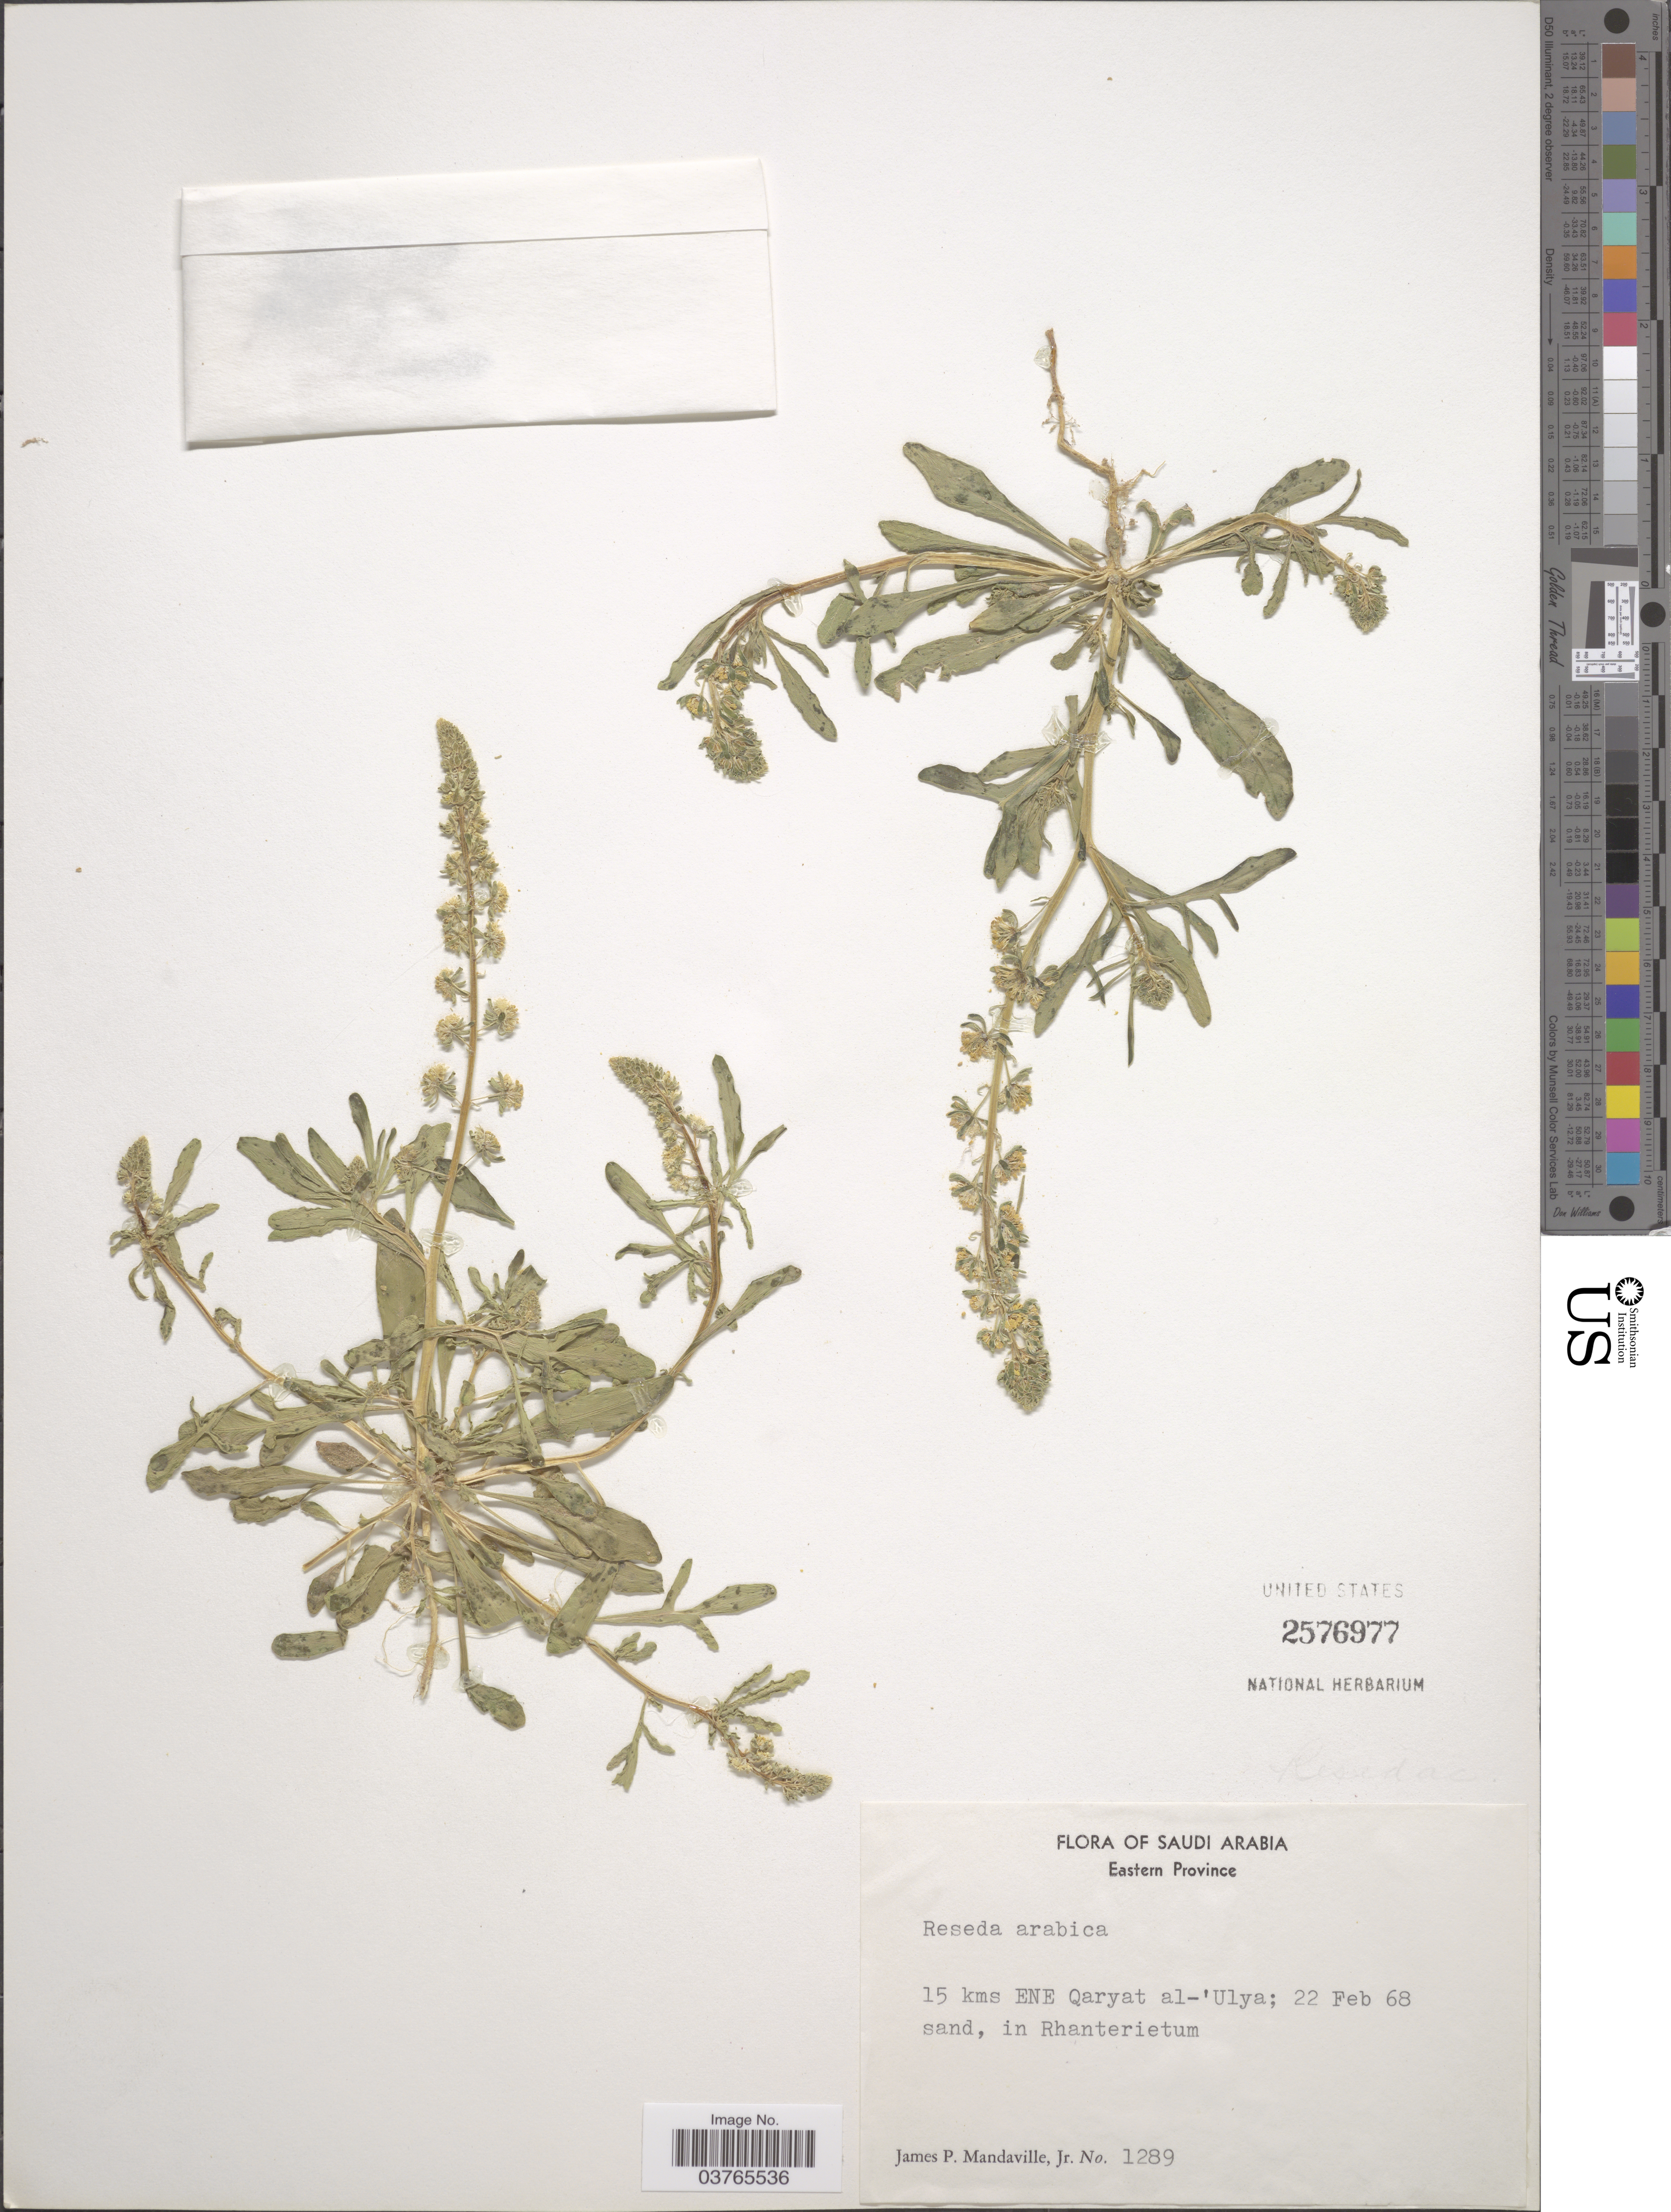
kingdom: Plantae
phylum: Tracheophyta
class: Magnoliopsida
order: Brassicales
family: Resedaceae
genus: Reseda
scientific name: Reseda arabica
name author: Boiss.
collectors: J. Mandaville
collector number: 1289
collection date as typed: Transcribed d/m/y: 22/2/68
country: Saudi Arabia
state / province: Ash Sharqiyah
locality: Eastern Province. 15 kms ENE Qaryat al-'Ulya, in Rhanterietum.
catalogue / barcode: US 2576977